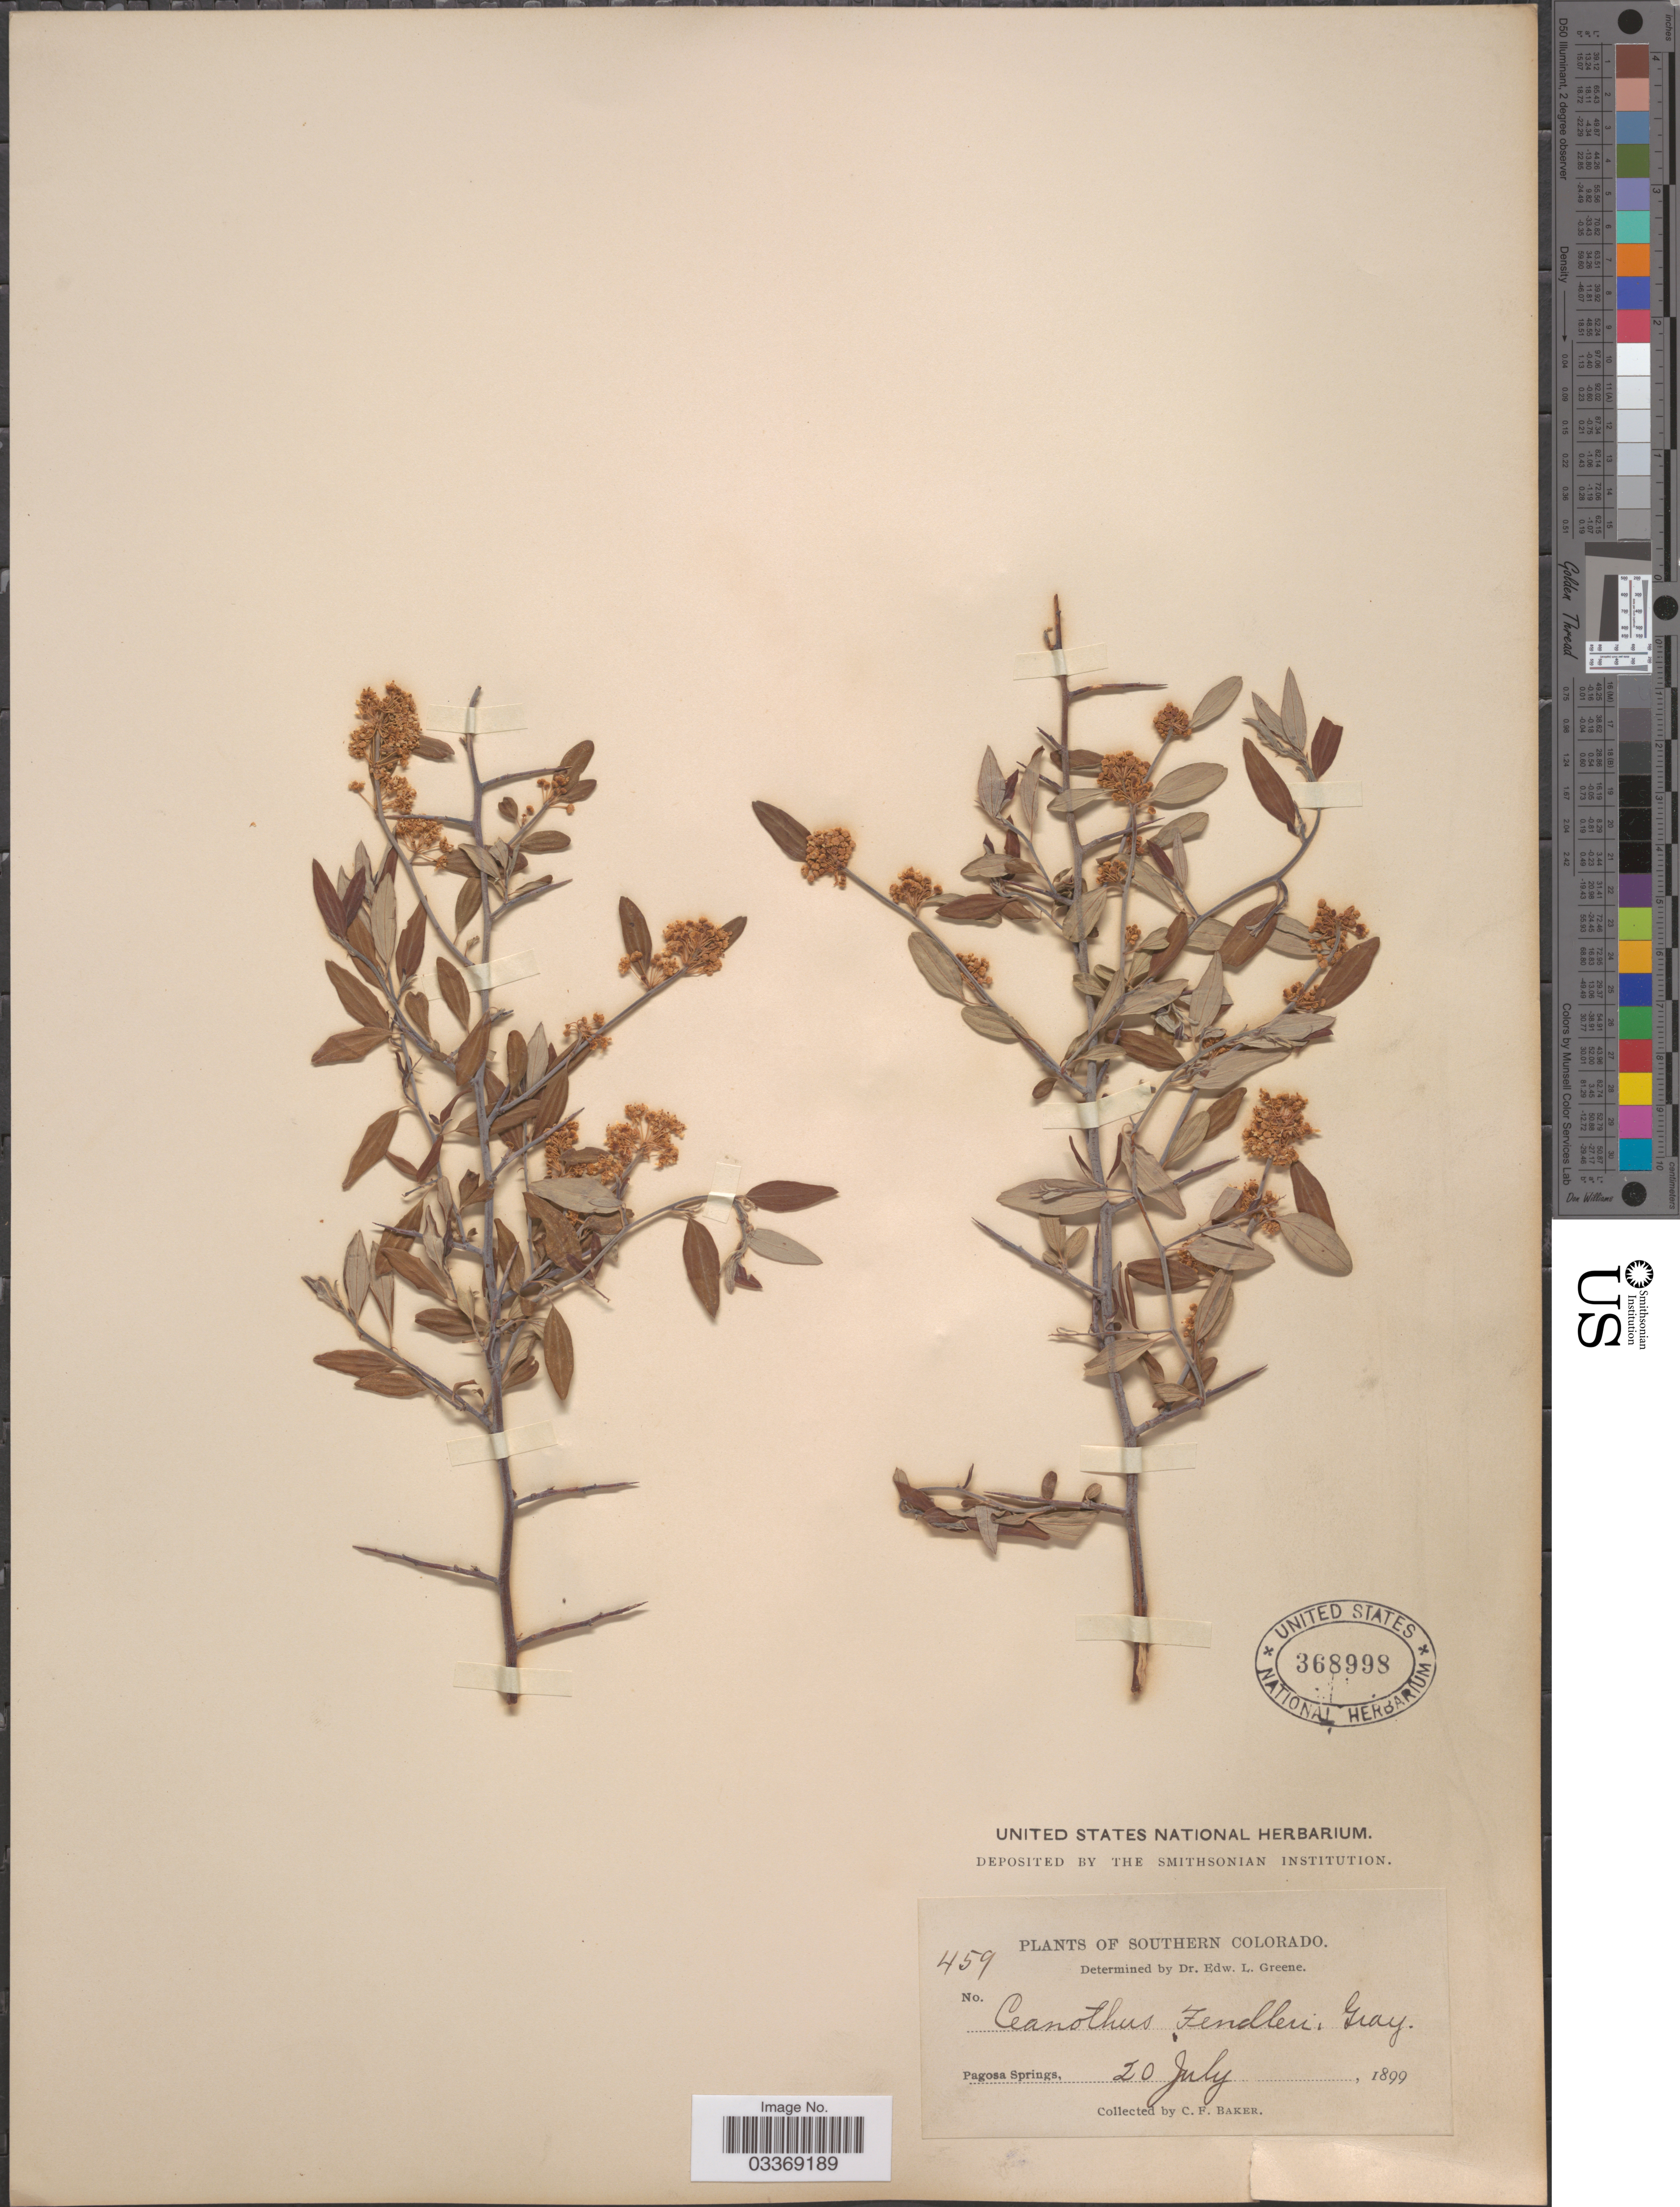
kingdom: Plantae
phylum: Tracheophyta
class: Magnoliopsida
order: Rosales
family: Rhamnaceae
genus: Ceanothus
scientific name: Ceanothus fendleri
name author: A. Gray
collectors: C. F. Baker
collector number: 459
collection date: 1899-07-20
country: United States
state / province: Colorado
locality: Southern Colorado, Pagosa Springs.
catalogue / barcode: US 368998